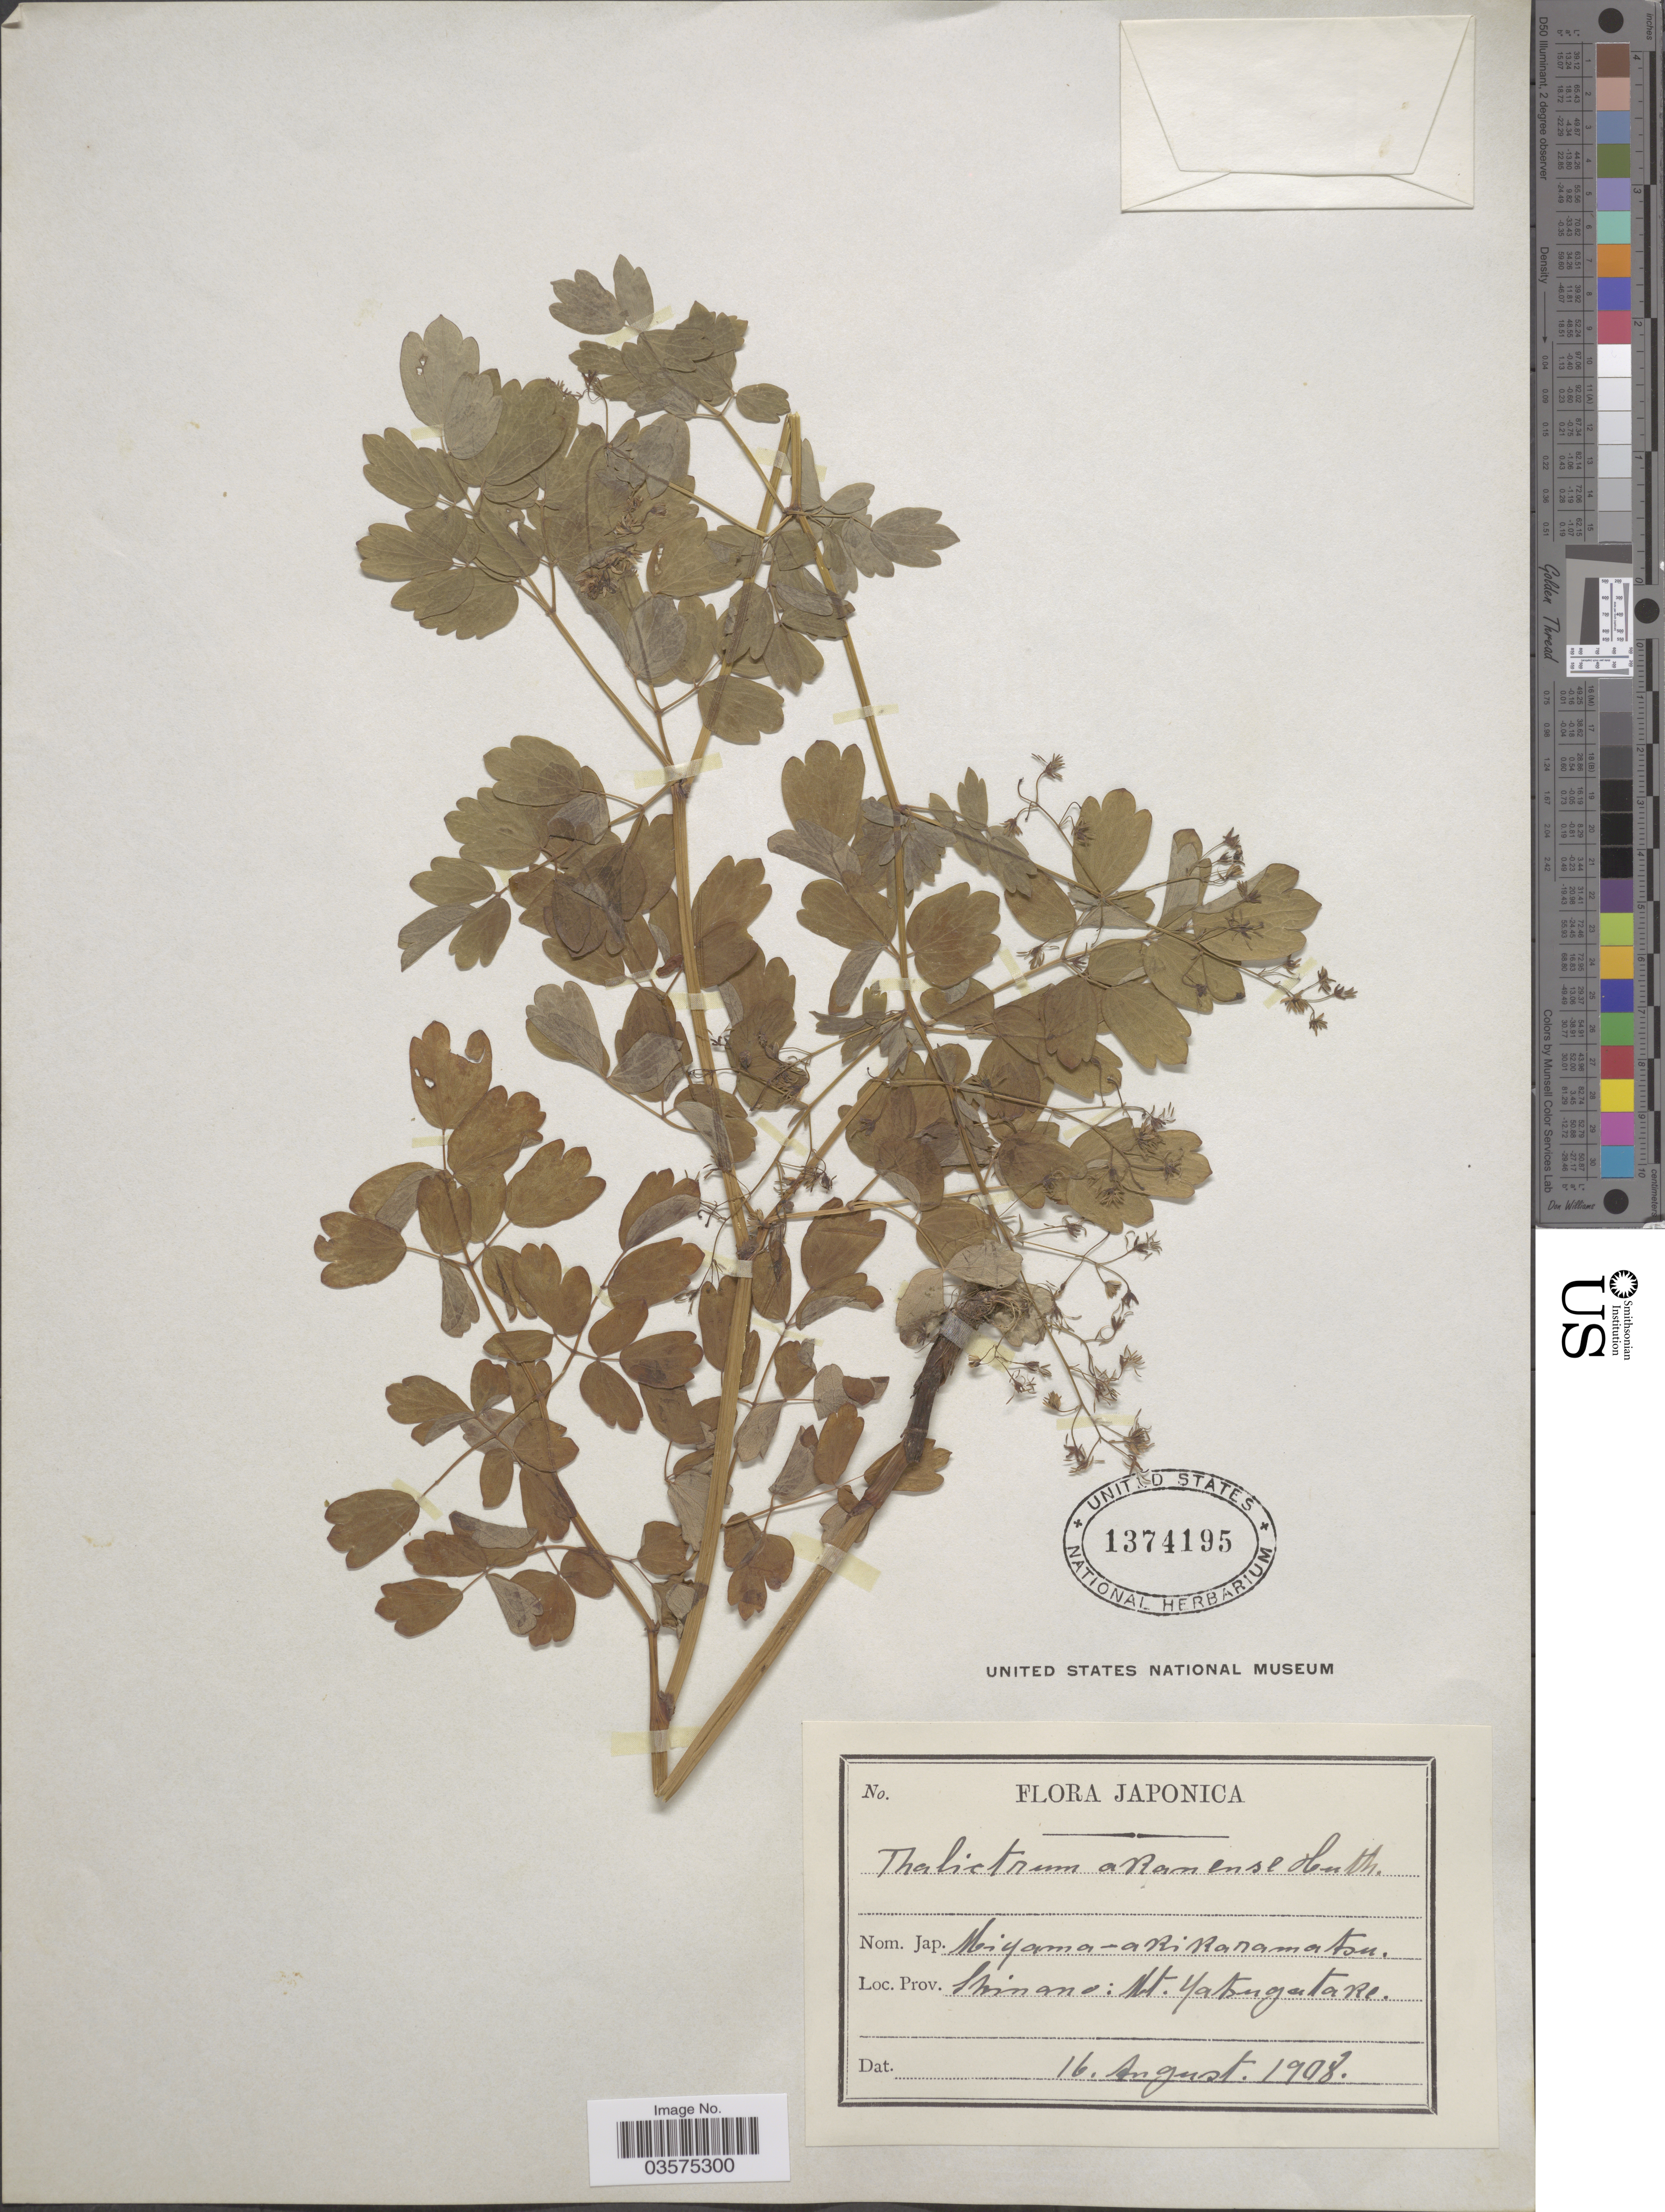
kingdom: Plantae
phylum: Tracheophyta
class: Magnoliopsida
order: Ranunculales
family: Ranunculaceae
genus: Thalictrum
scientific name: Thalictrum akanense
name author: Huth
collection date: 1908-08-16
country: Japan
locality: Shimano: Mt. Yatsugatake.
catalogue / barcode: US 1374195